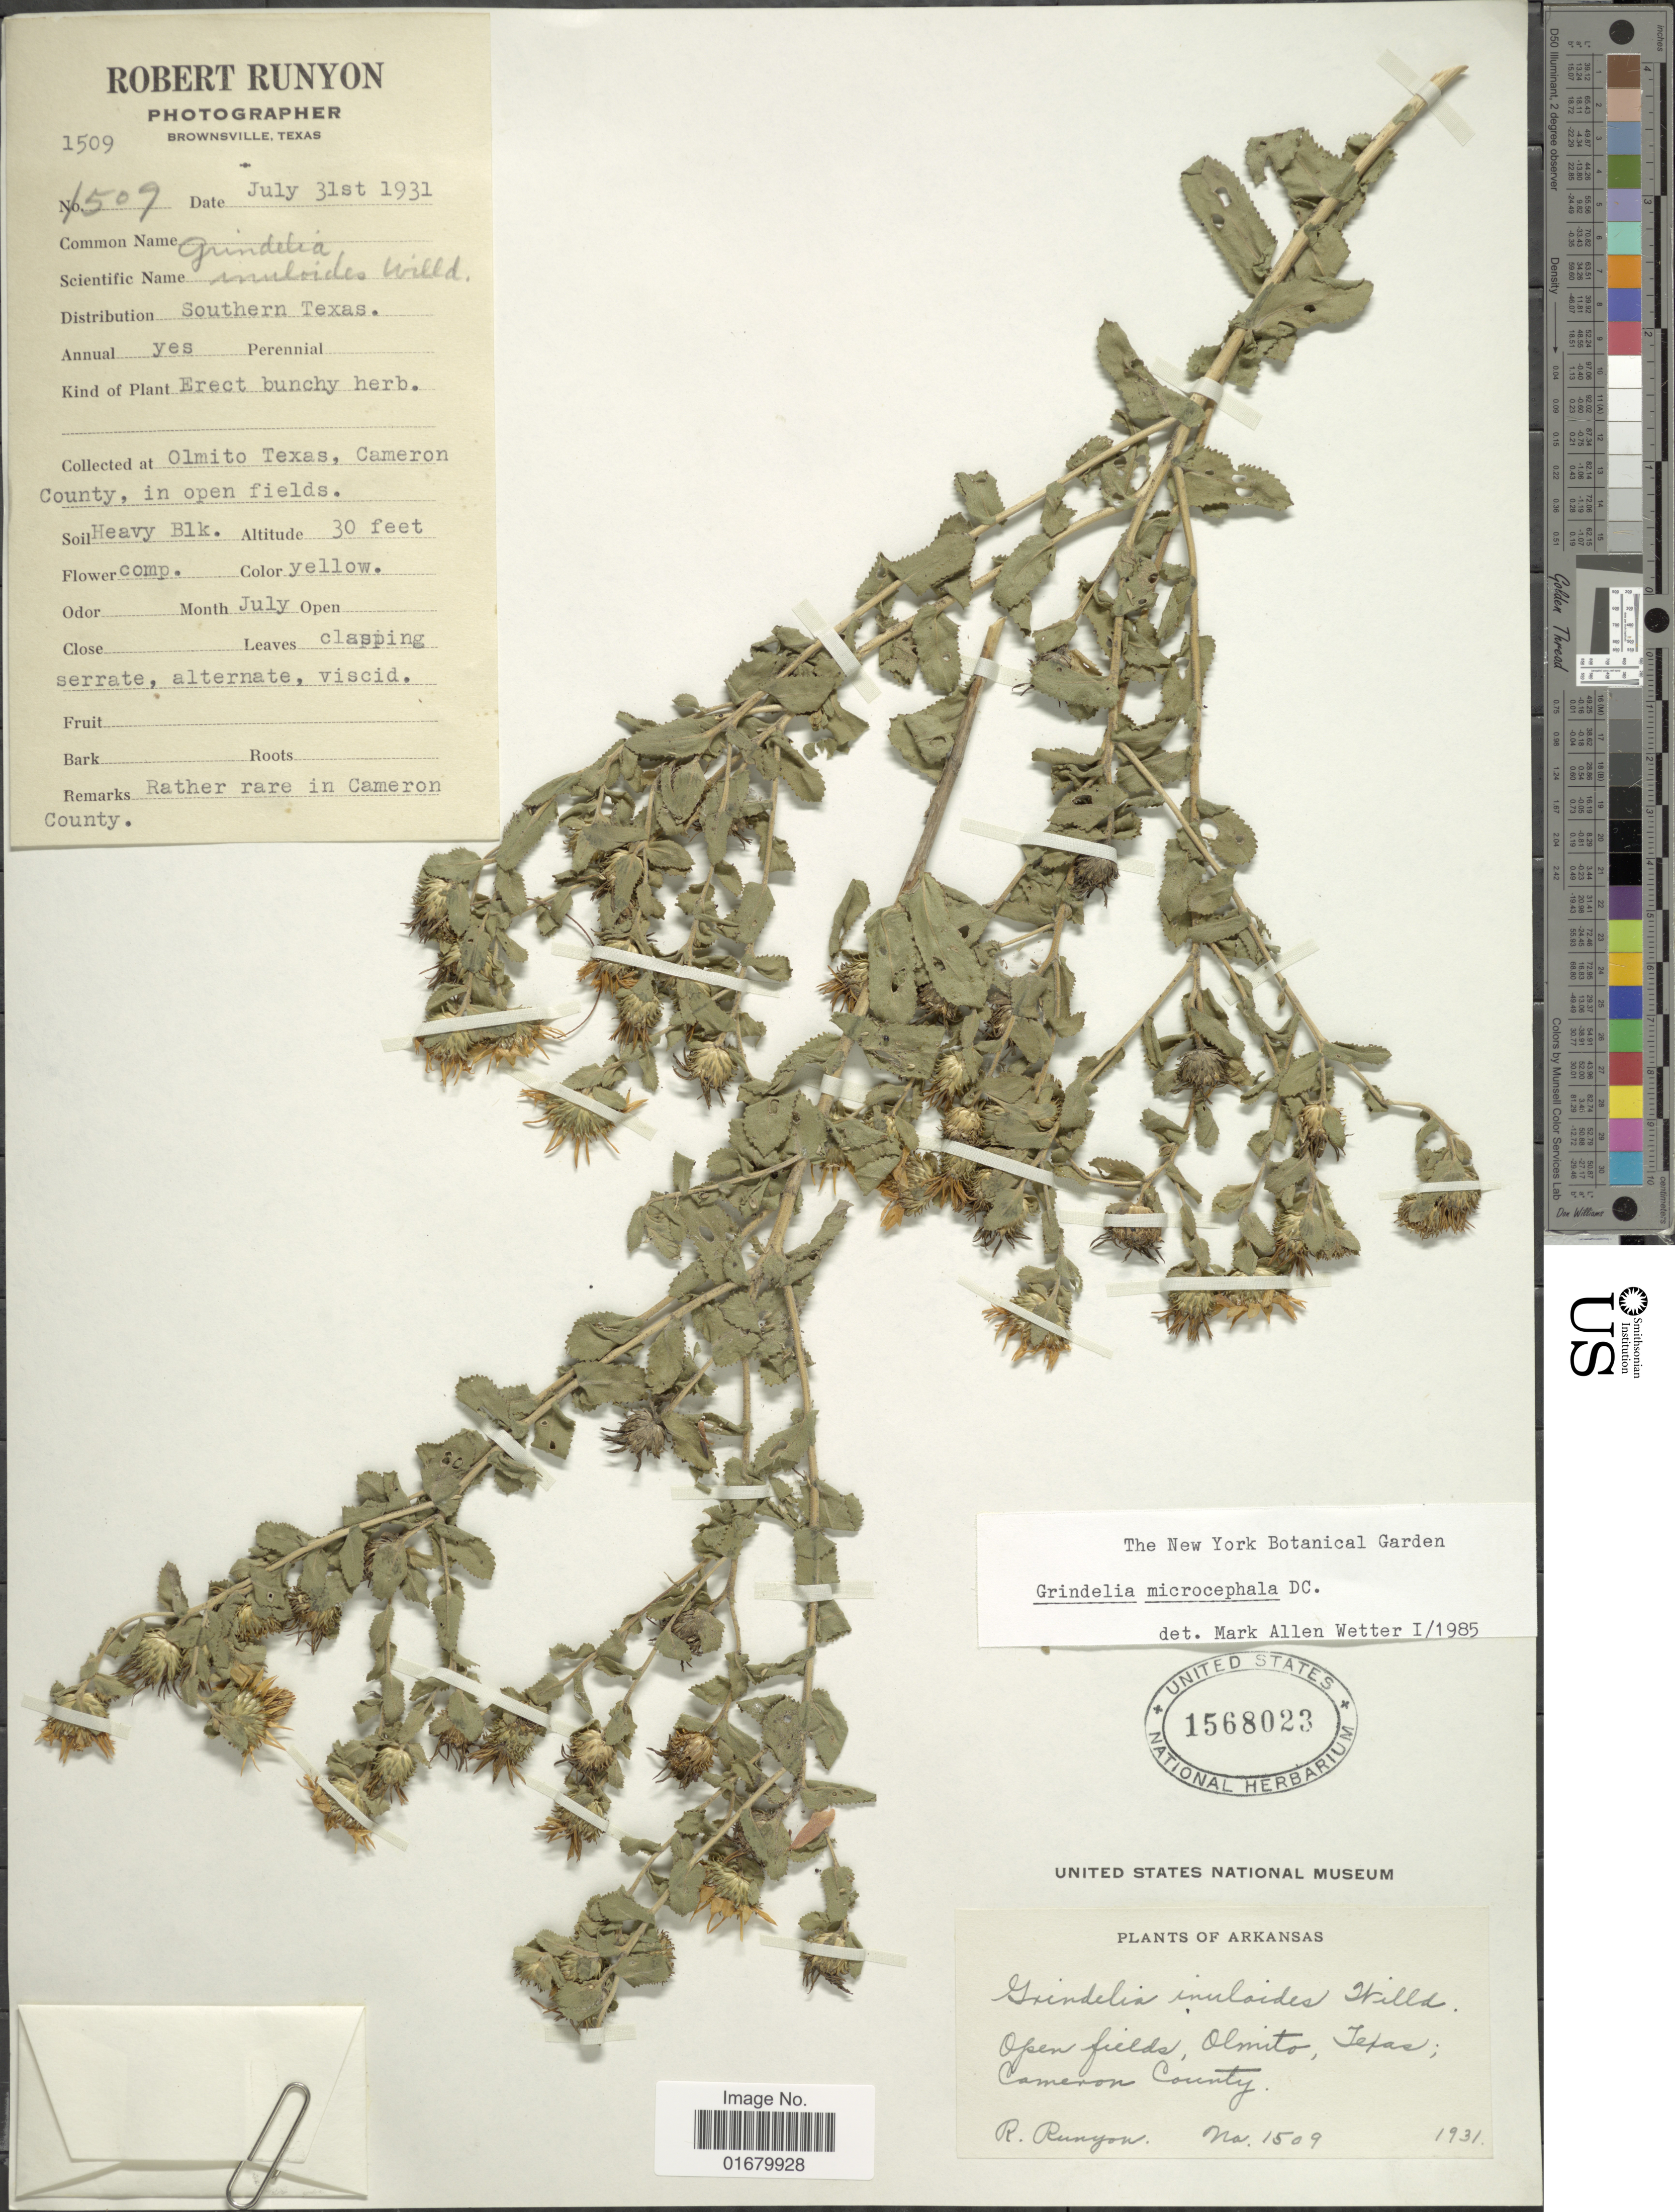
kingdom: Plantae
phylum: Tracheophyta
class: Magnoliopsida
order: Asterales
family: Asteraceae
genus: Grindelia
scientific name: Grindelia microcephala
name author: DC.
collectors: R. Runyon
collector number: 1509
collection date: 1931-07-31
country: United States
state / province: Texas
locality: Brownsville, Olmito Texas, Cameron County, in open fields.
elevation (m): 9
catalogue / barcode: US 1568023